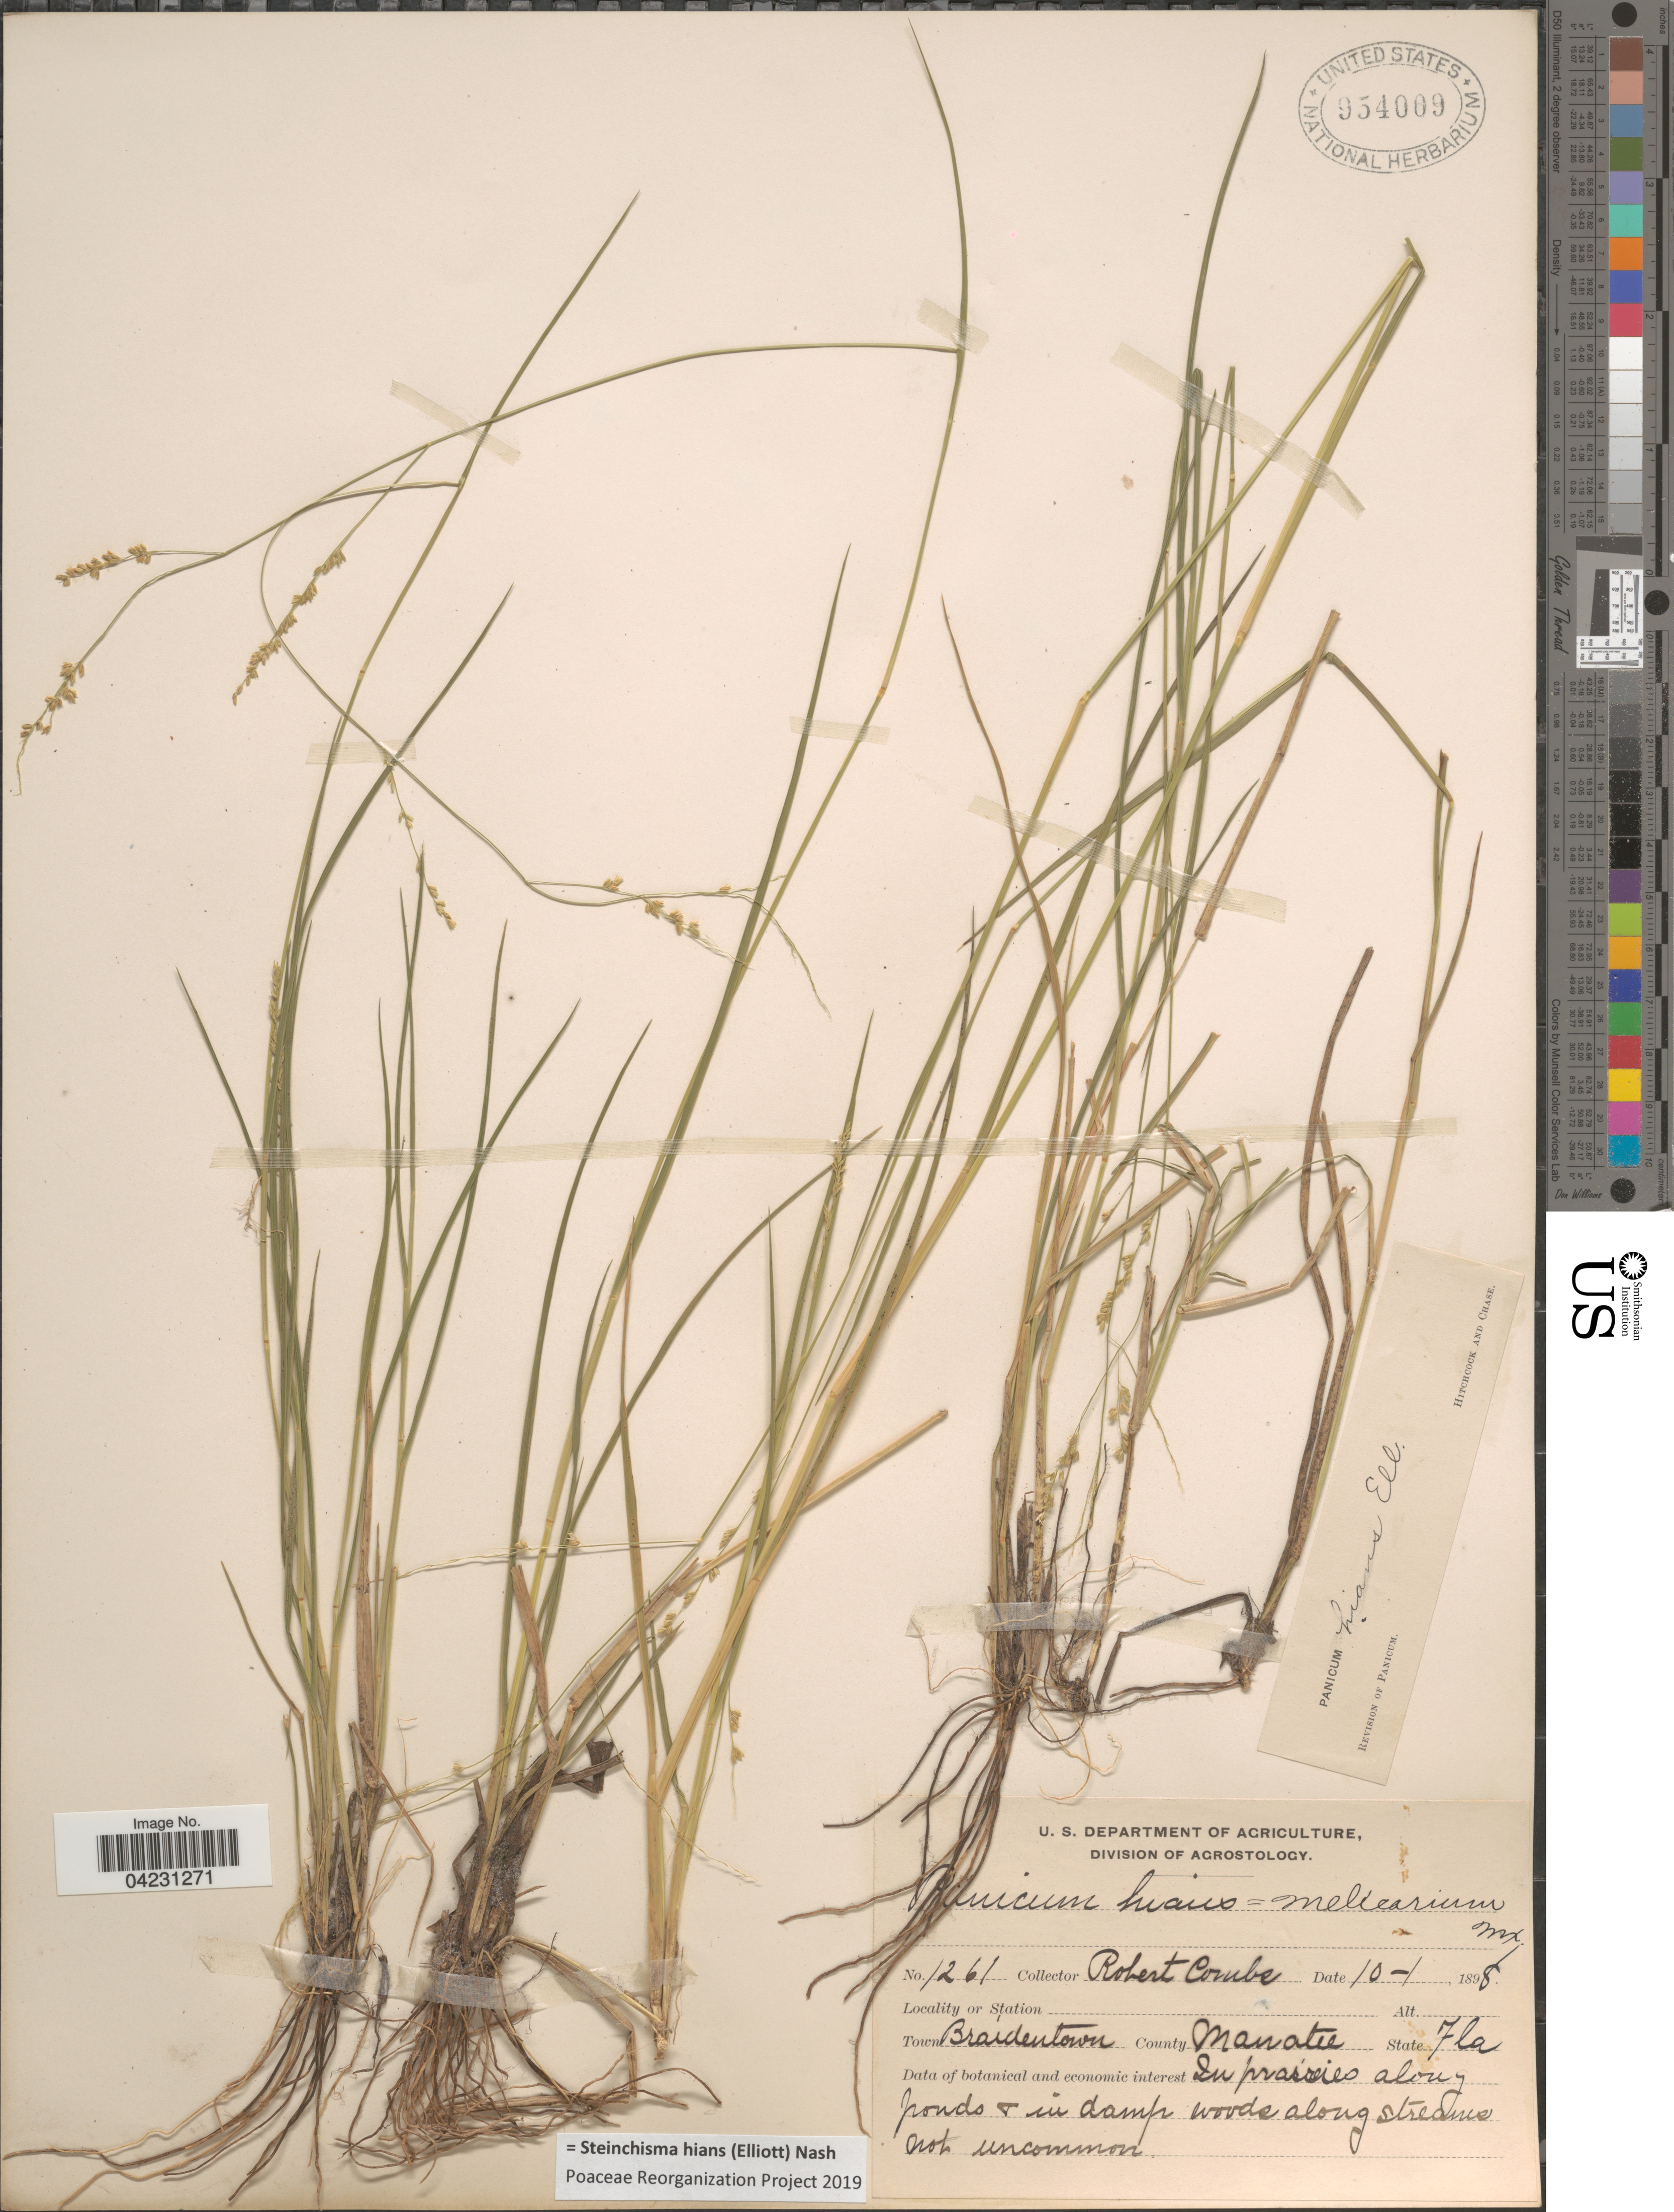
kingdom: Plantae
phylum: Tracheophyta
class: Liliopsida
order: Poales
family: Poaceae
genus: Steinchisma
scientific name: Steinchisma hians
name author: (Elliott) Nash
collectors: R. Combs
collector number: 1261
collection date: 1898-10-01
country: United States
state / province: Florida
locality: Town Braidentown. County Manatee. In prairies along ponds + in damp woods along streams.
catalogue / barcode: US 954009